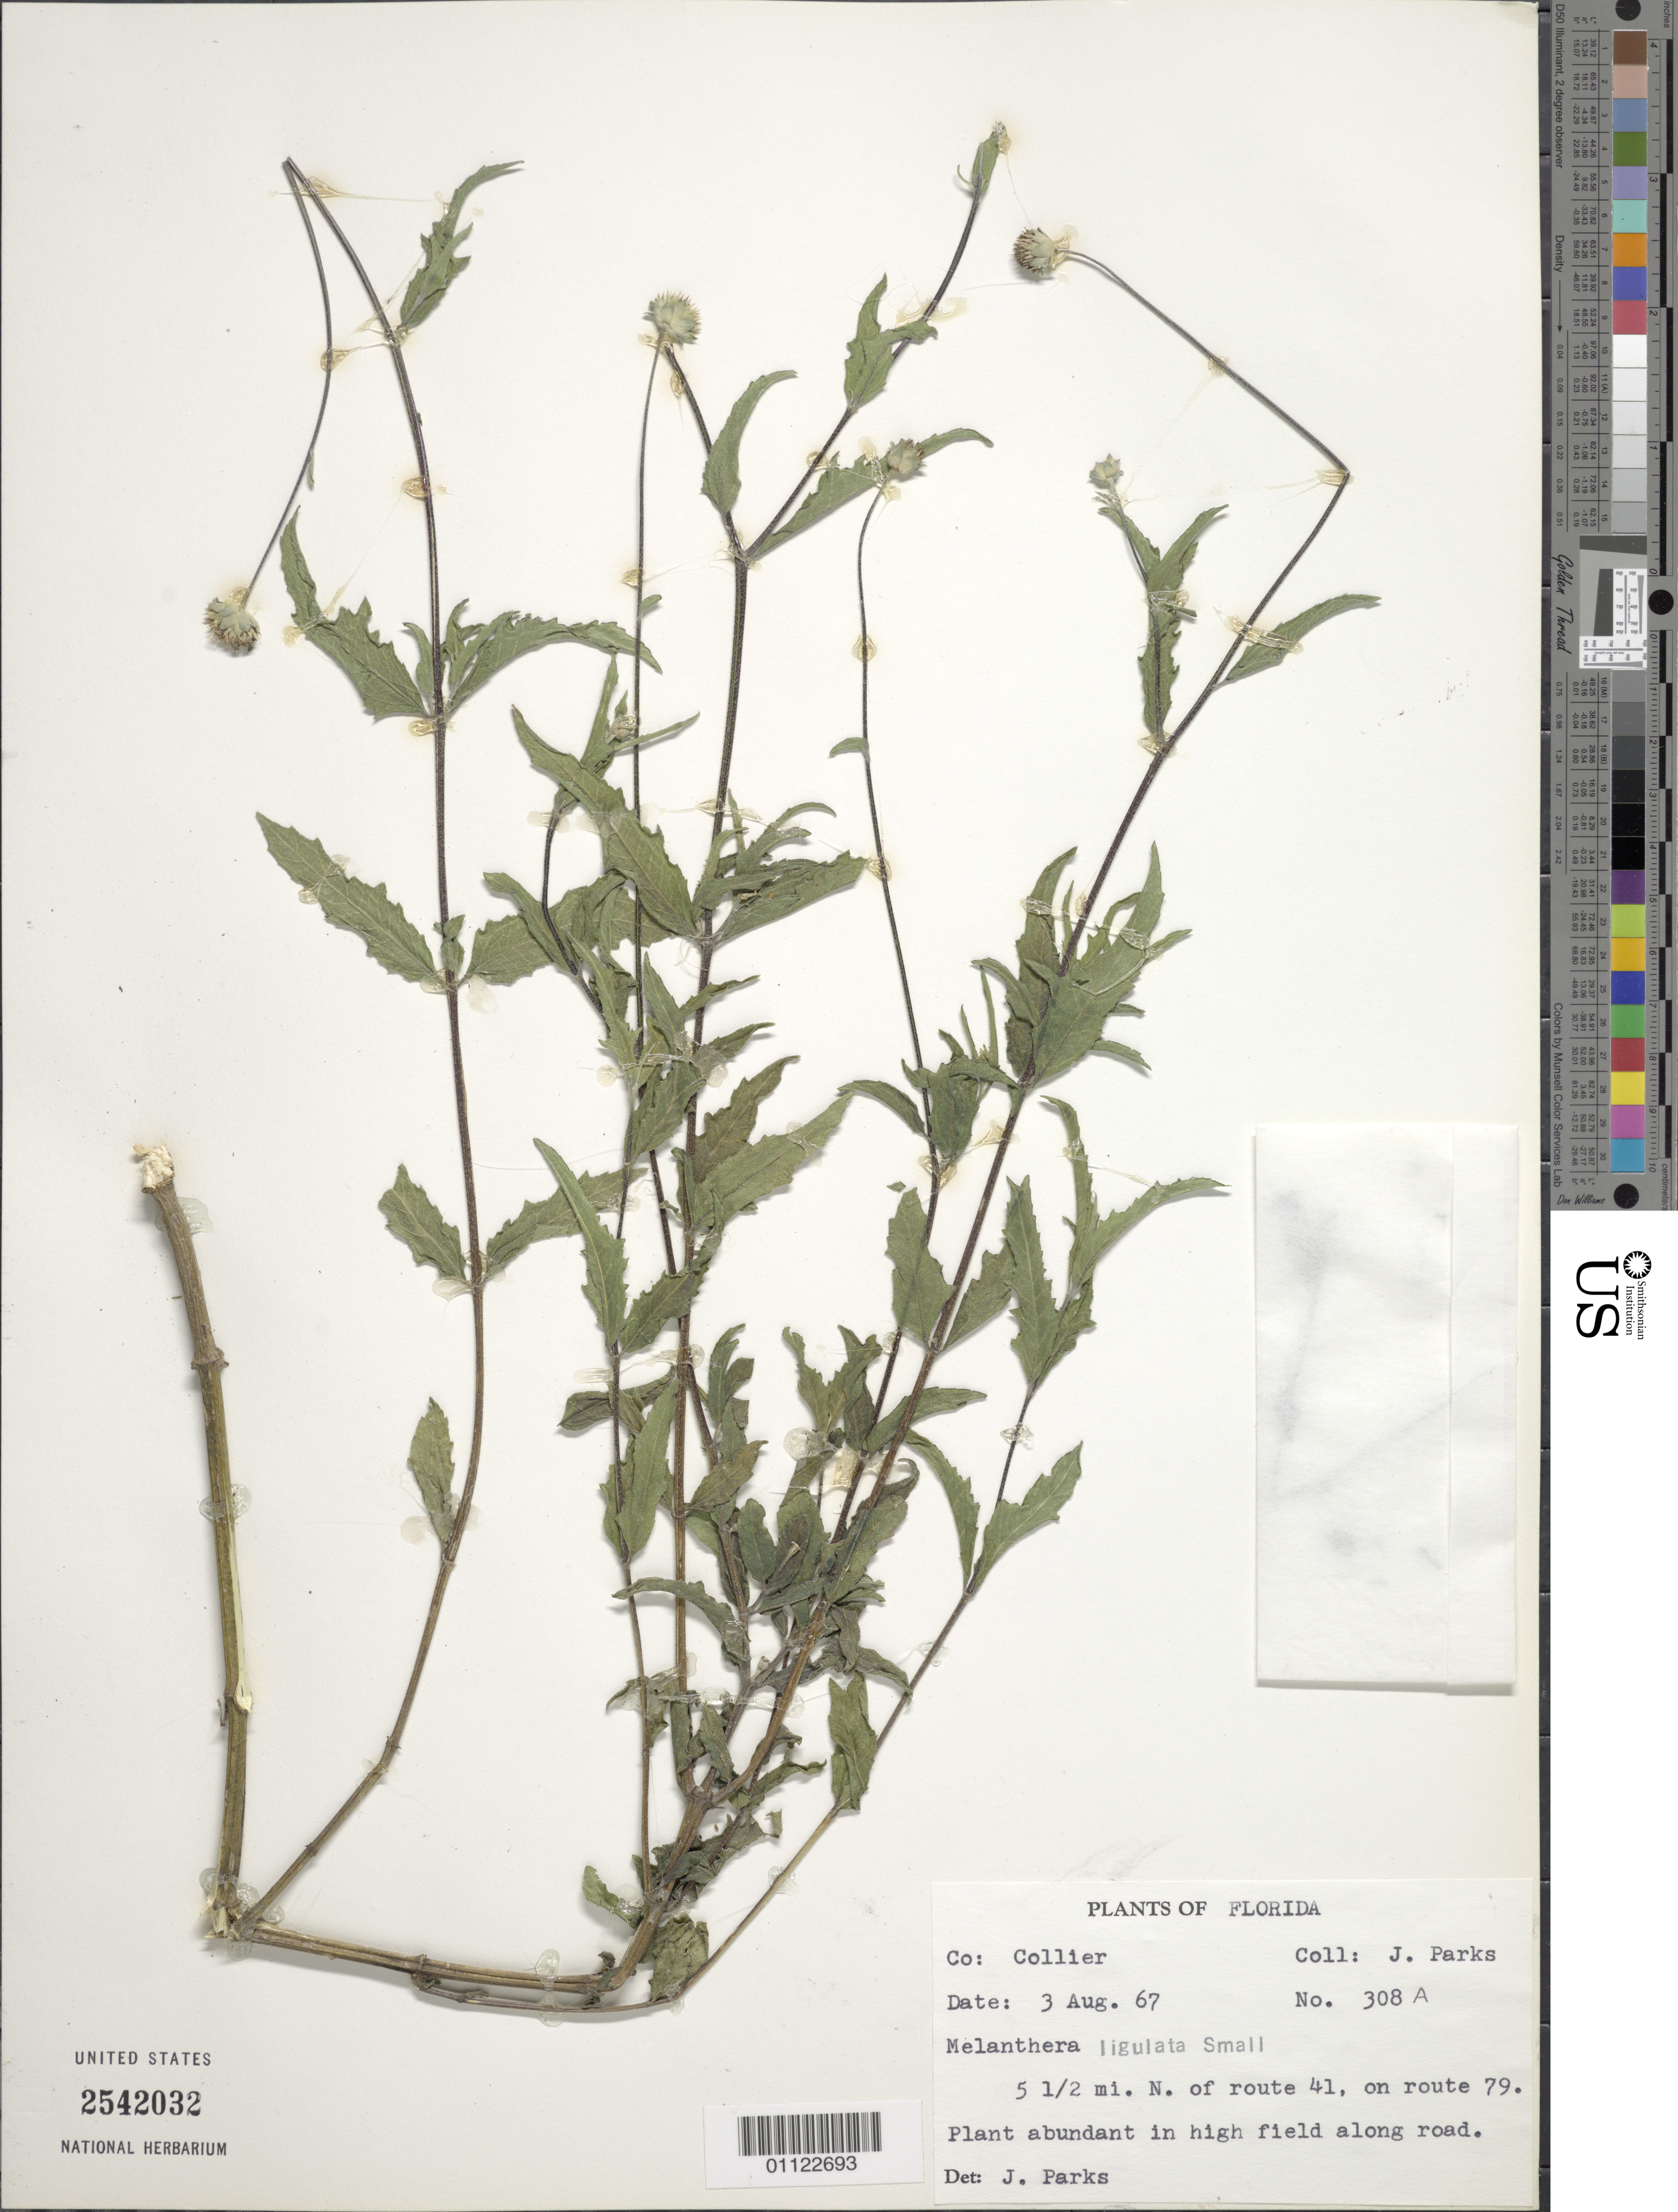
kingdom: Plantae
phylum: Tracheophyta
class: Magnoliopsida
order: Asterales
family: Asteraceae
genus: Melanthera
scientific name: Melanthera ligulata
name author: Small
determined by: Parks, J.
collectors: J. Parks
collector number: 308A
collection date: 1967-08-03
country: United States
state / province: Florida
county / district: Collier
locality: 5 1/2 mi. N. of route 41, on route 79.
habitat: Plant abundant in high field along road.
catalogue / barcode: US 2542032